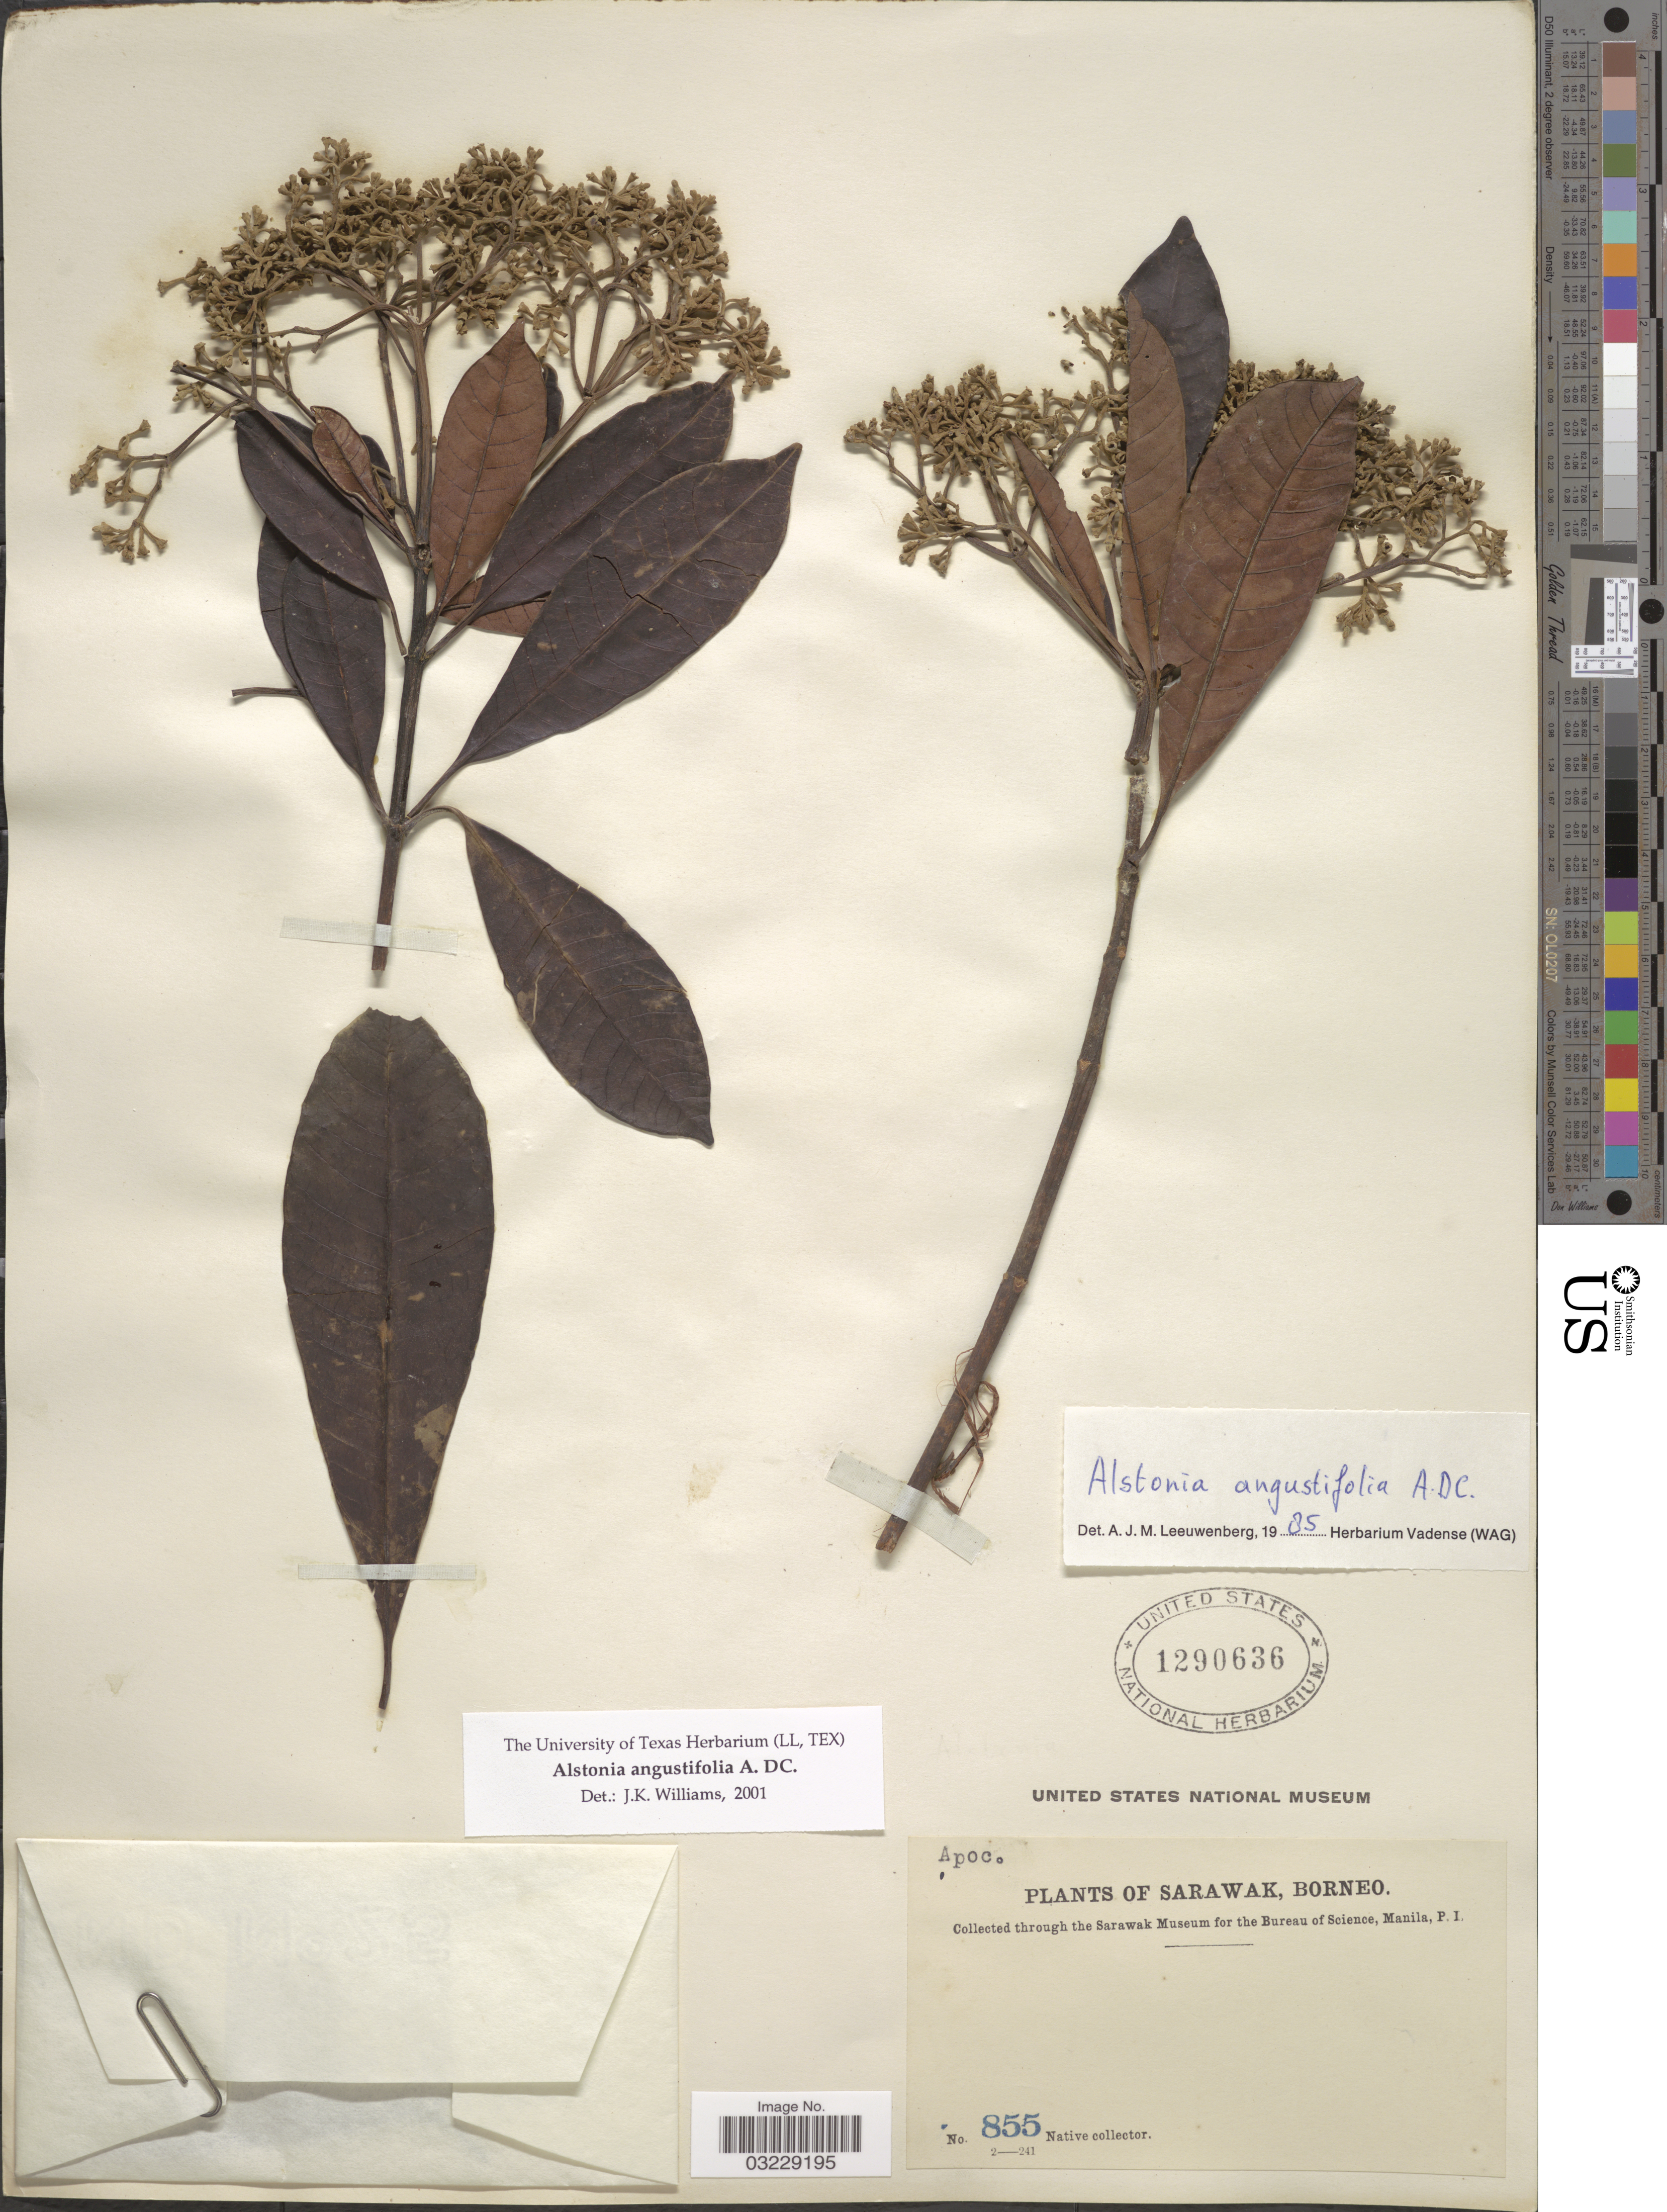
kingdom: Plantae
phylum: Tracheophyta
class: Magnoliopsida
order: Gentianales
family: Apocynaceae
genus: Alstonia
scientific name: Alstonia angustifolia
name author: Wall. ex A. DC.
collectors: Native collector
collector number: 855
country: Malaysia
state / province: Sarawak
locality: Borneo.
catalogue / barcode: US 1290636